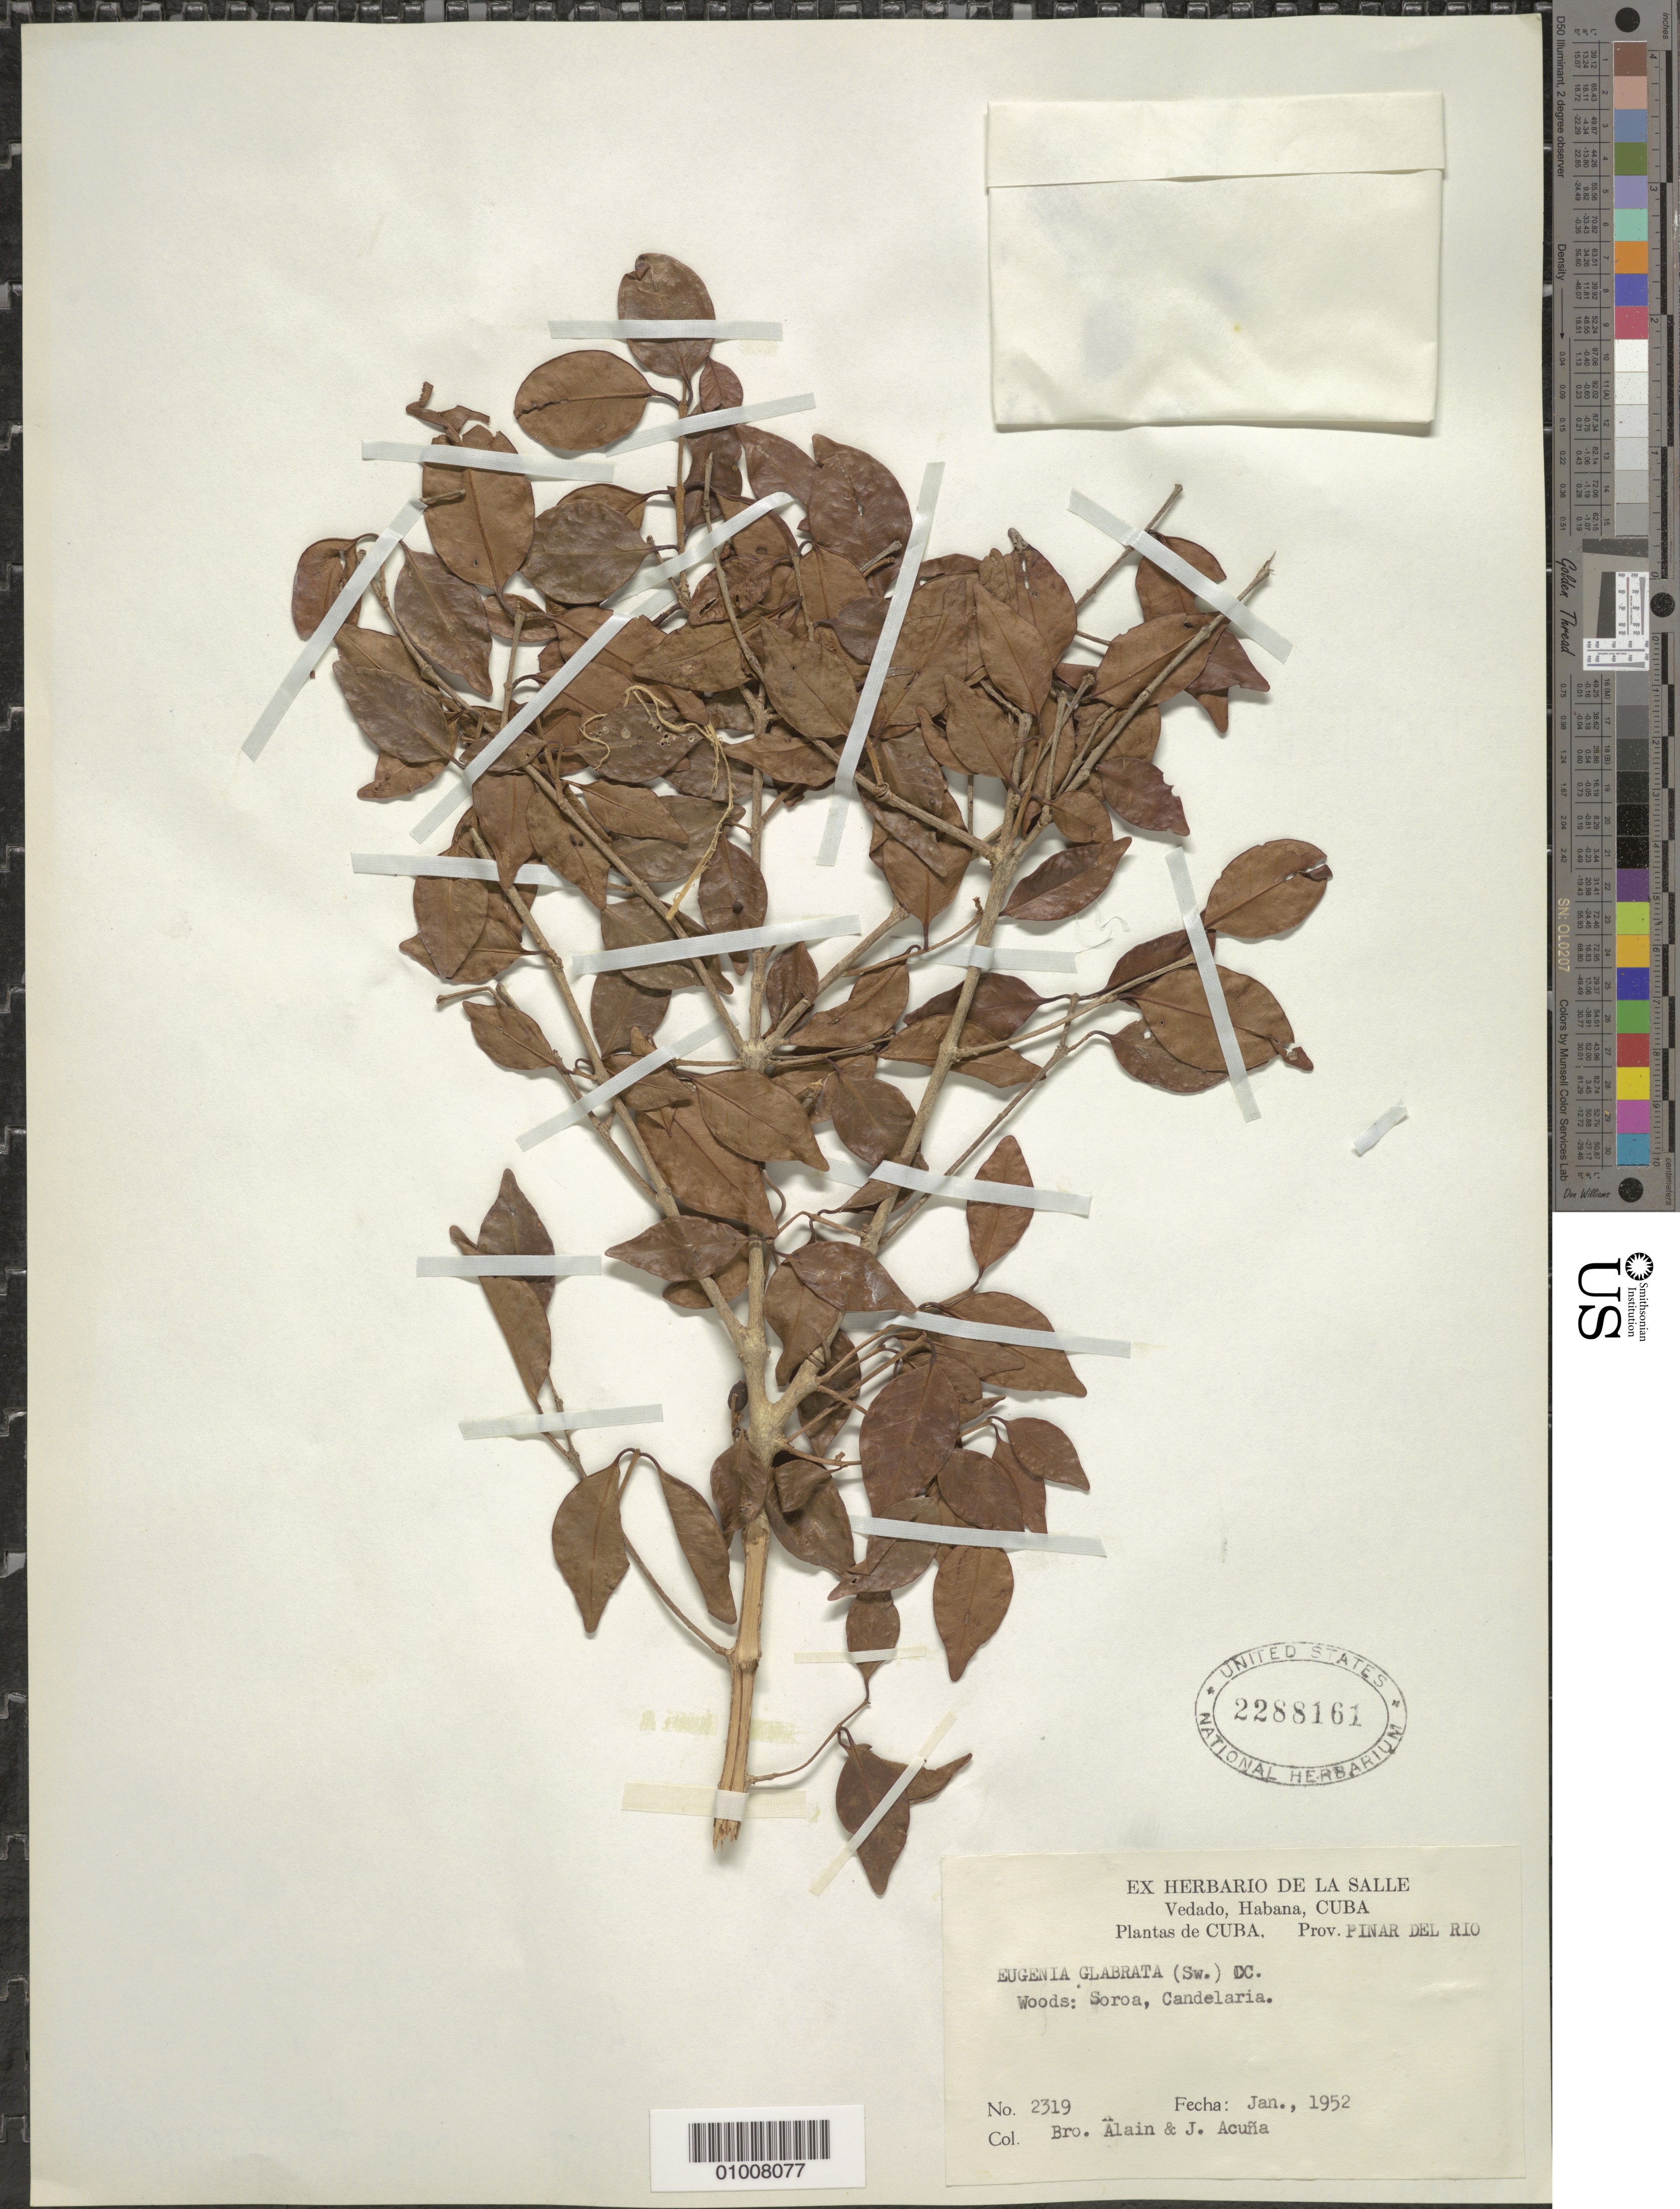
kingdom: Plantae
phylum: Tracheophyta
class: Magnoliopsida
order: Myrtales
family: Myrtaceae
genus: Eugenia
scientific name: Eugenia glabrata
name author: (Sw.) DC.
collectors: A. H. Liogier & J. Acuña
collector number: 2319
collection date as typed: Jan 1952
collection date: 1952-01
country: Cuba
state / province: Pinar del Rio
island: Cuba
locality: Soroa, Candelaria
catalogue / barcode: US 2288161